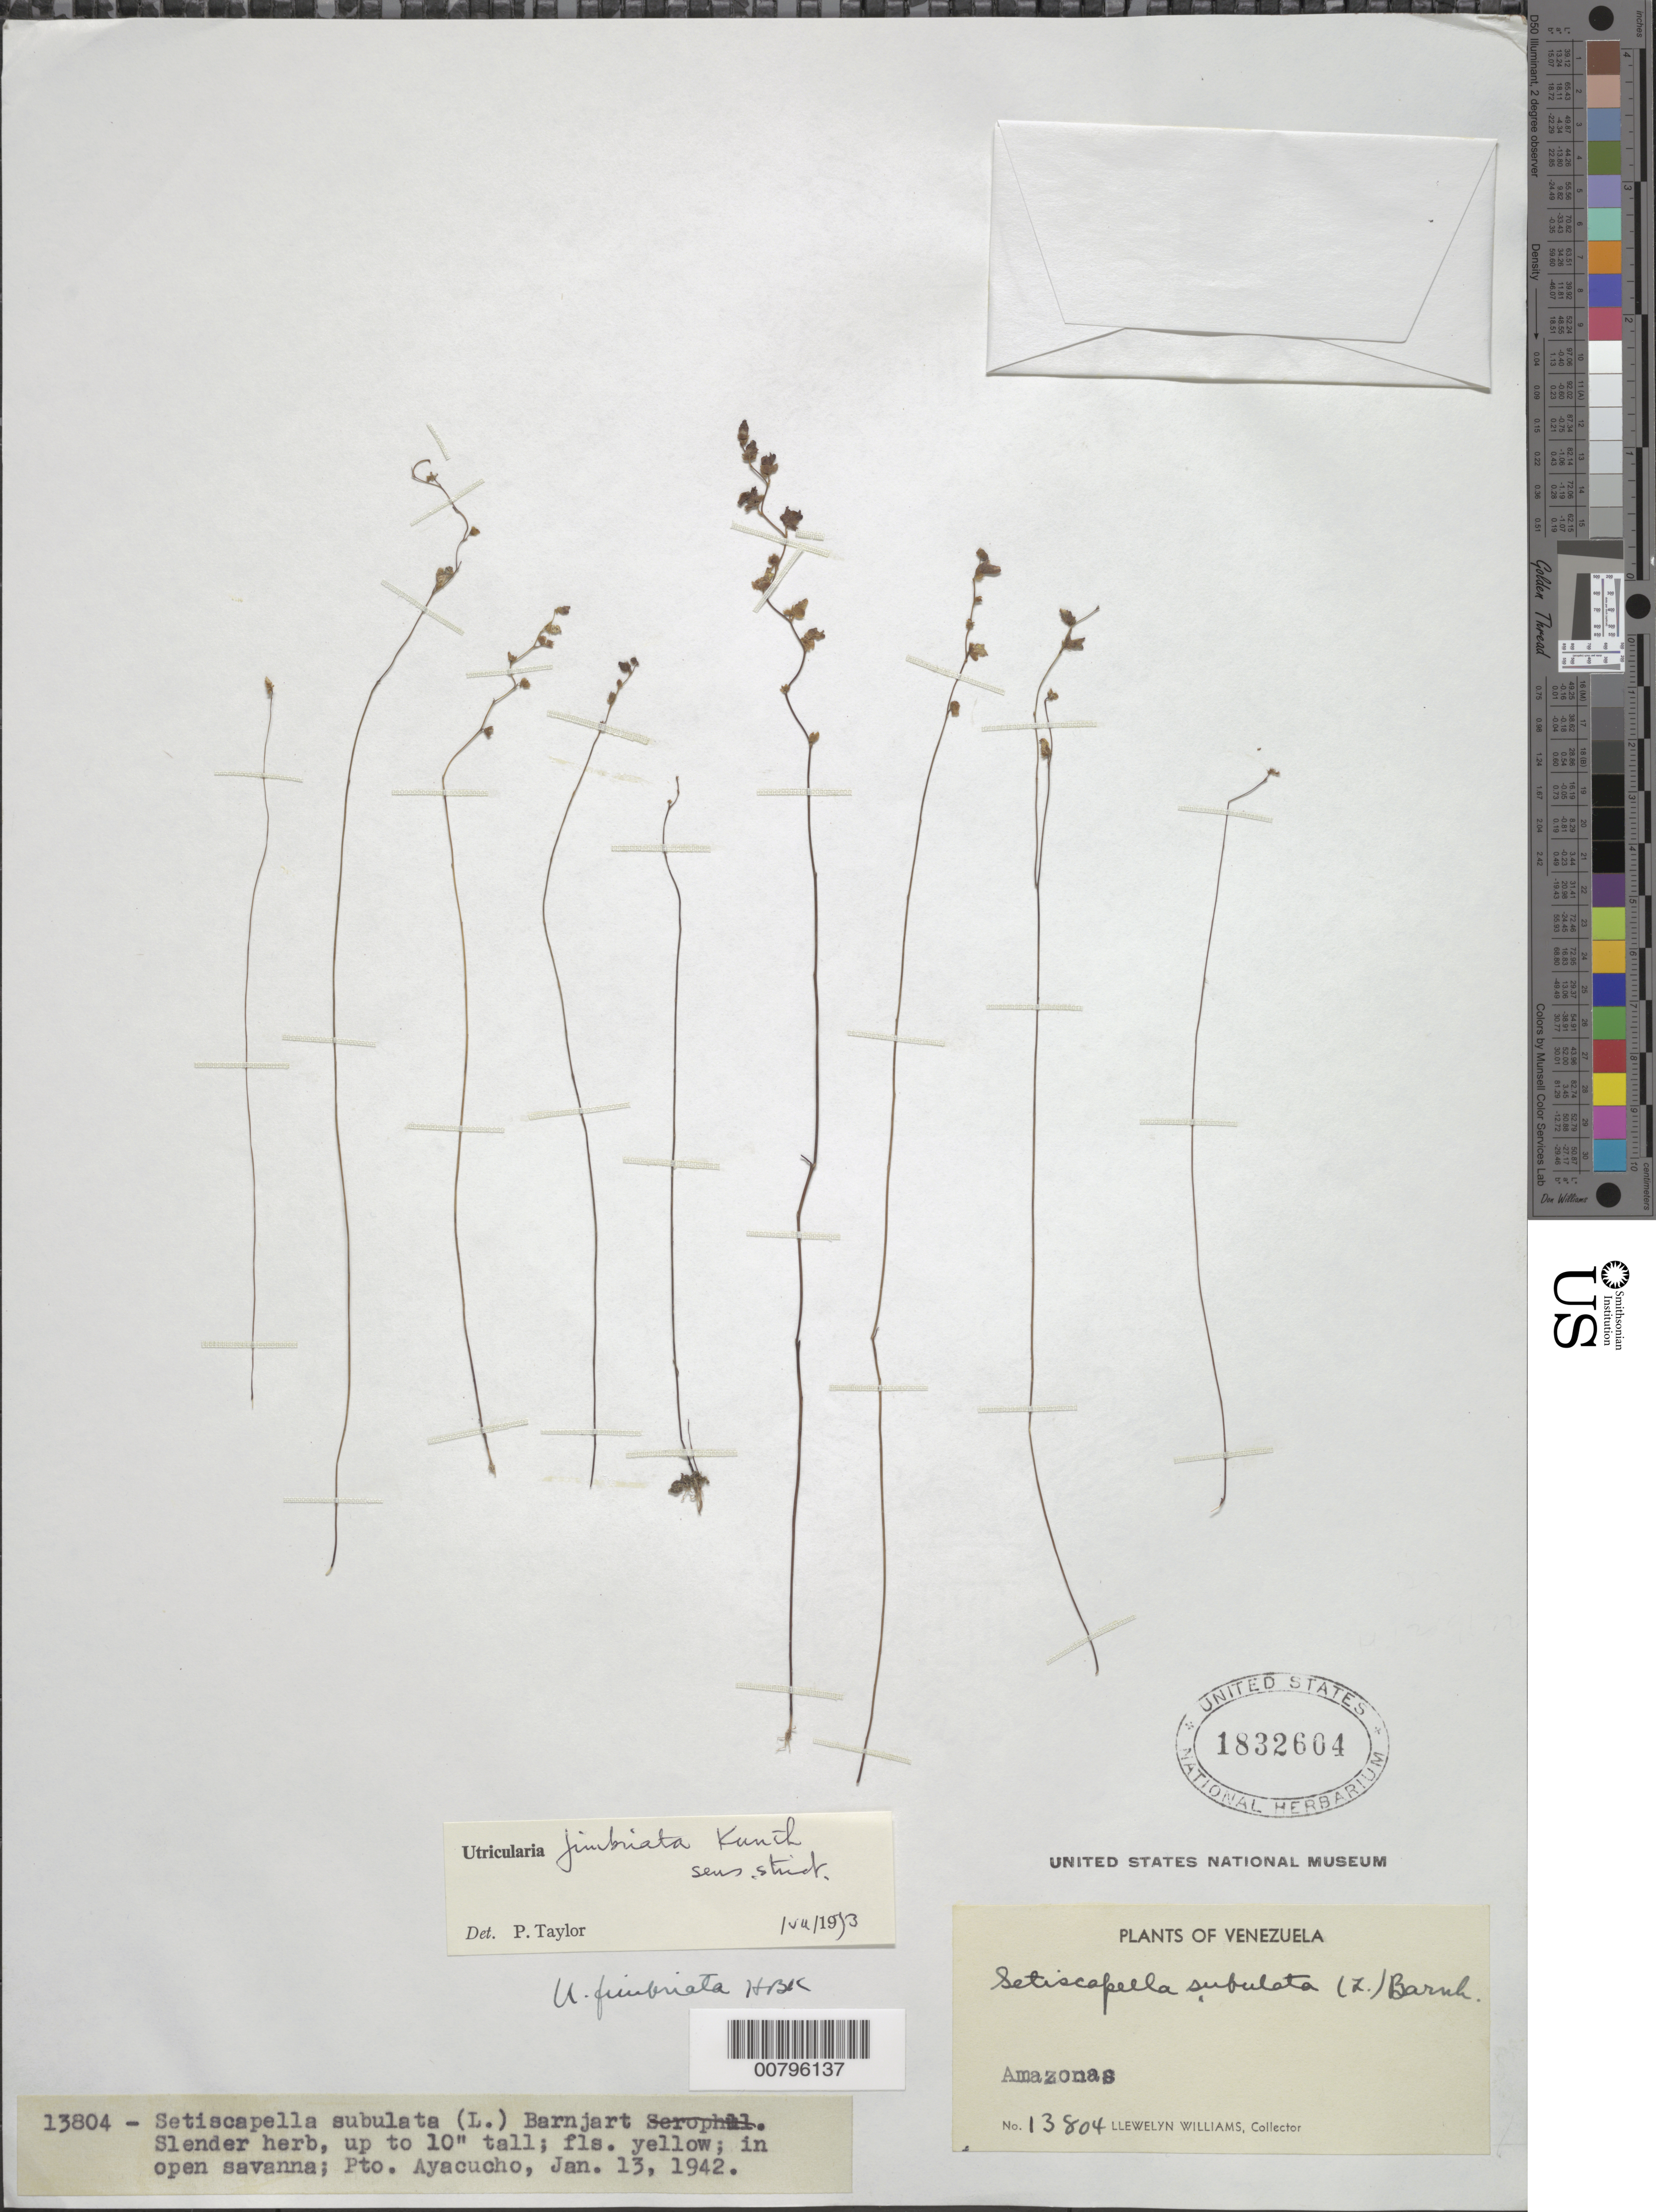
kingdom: Plantae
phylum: Tracheophyta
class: Magnoliopsida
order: Lamiales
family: Lentibulariaceae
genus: Utricularia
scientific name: Utricularia fimbriata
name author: Kunth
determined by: Taylor, P.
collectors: Ll. Williams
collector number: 13804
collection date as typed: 13-Jan-42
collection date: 1942-01-13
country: Venezuela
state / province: Amazonas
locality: Puerto Ayacucho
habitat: Open savanna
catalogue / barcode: US 1832604